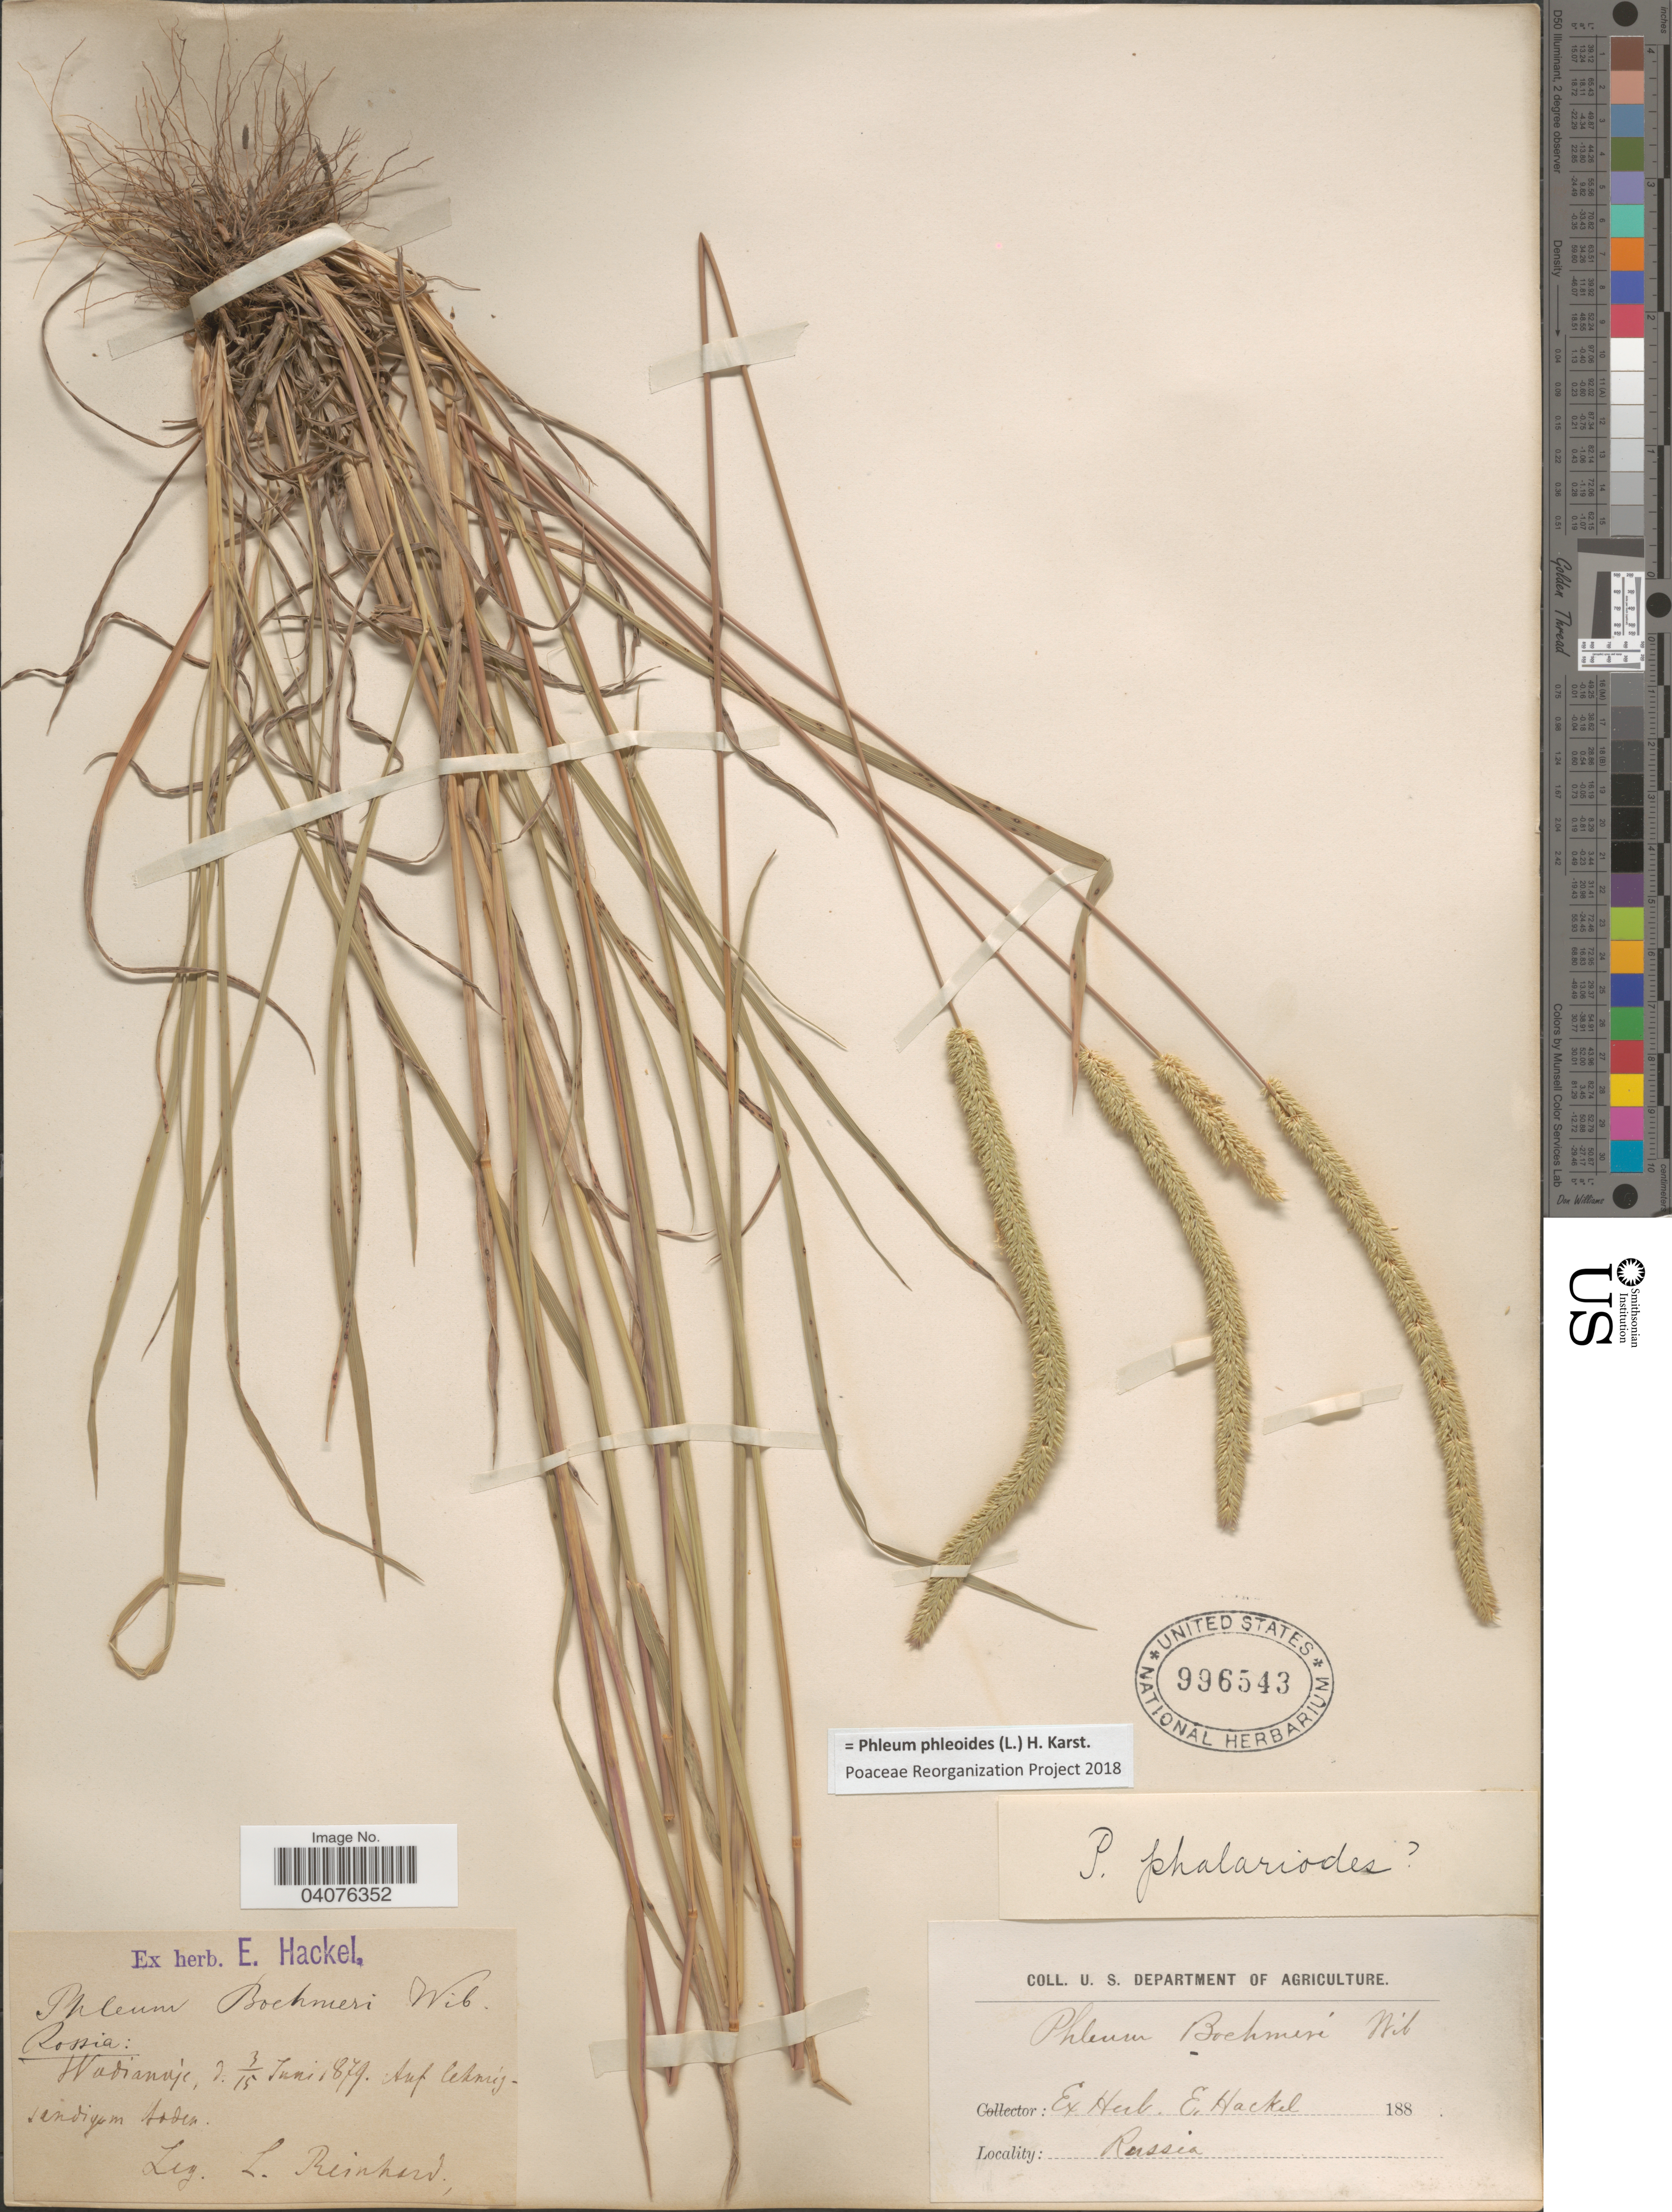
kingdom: Plantae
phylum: Tracheophyta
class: Liliopsida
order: Poales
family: Poaceae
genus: Phleum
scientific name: Phleum phleoides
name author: (L.) H. Karst.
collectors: L. Reinhard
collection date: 1879-06-03/1879-06-15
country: Russian Federation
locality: Rossia. Wodianoye. (Vodyanoye).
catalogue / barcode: US 996543